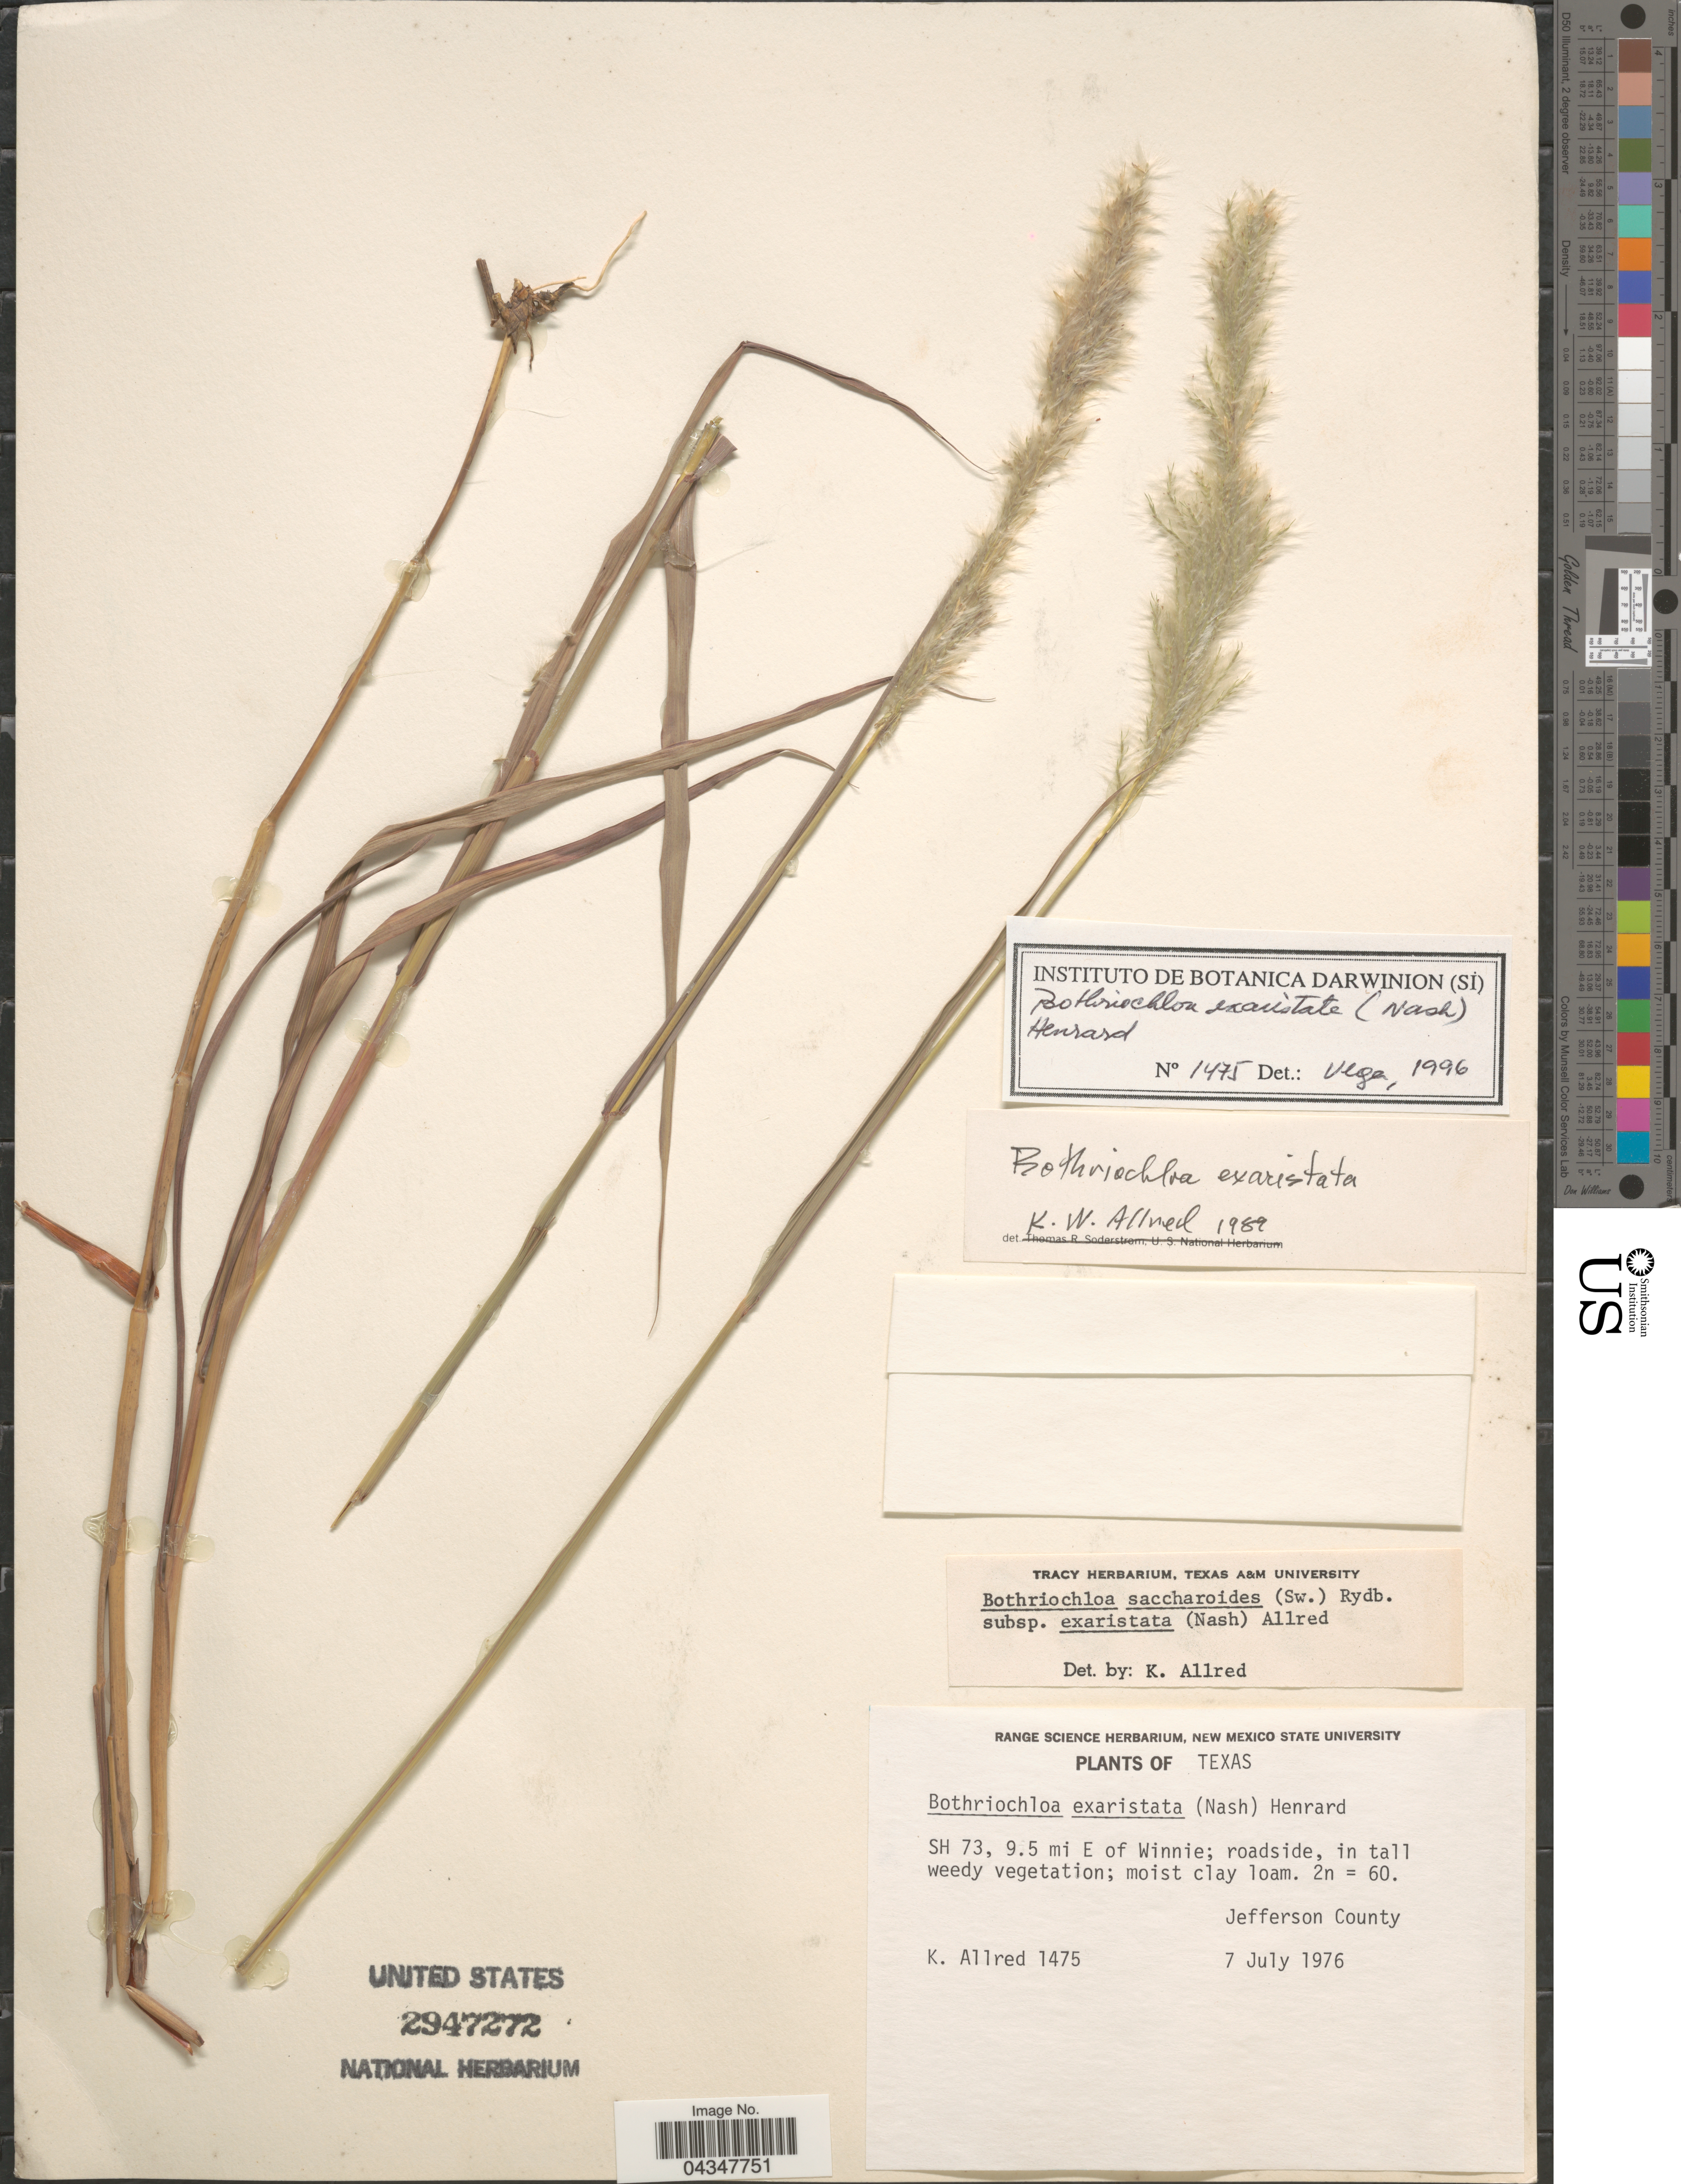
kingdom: Plantae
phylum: Tracheophyta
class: Liliopsida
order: Poales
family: Poaceae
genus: Bothriochloa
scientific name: Bothriochloa exaristata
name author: (Nash) Henr.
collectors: K. W. Allred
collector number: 1475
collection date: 1976-07-07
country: United States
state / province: Texas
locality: SH 73, 9.5 mi E of Winnie. Jefferson County.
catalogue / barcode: US 2947272